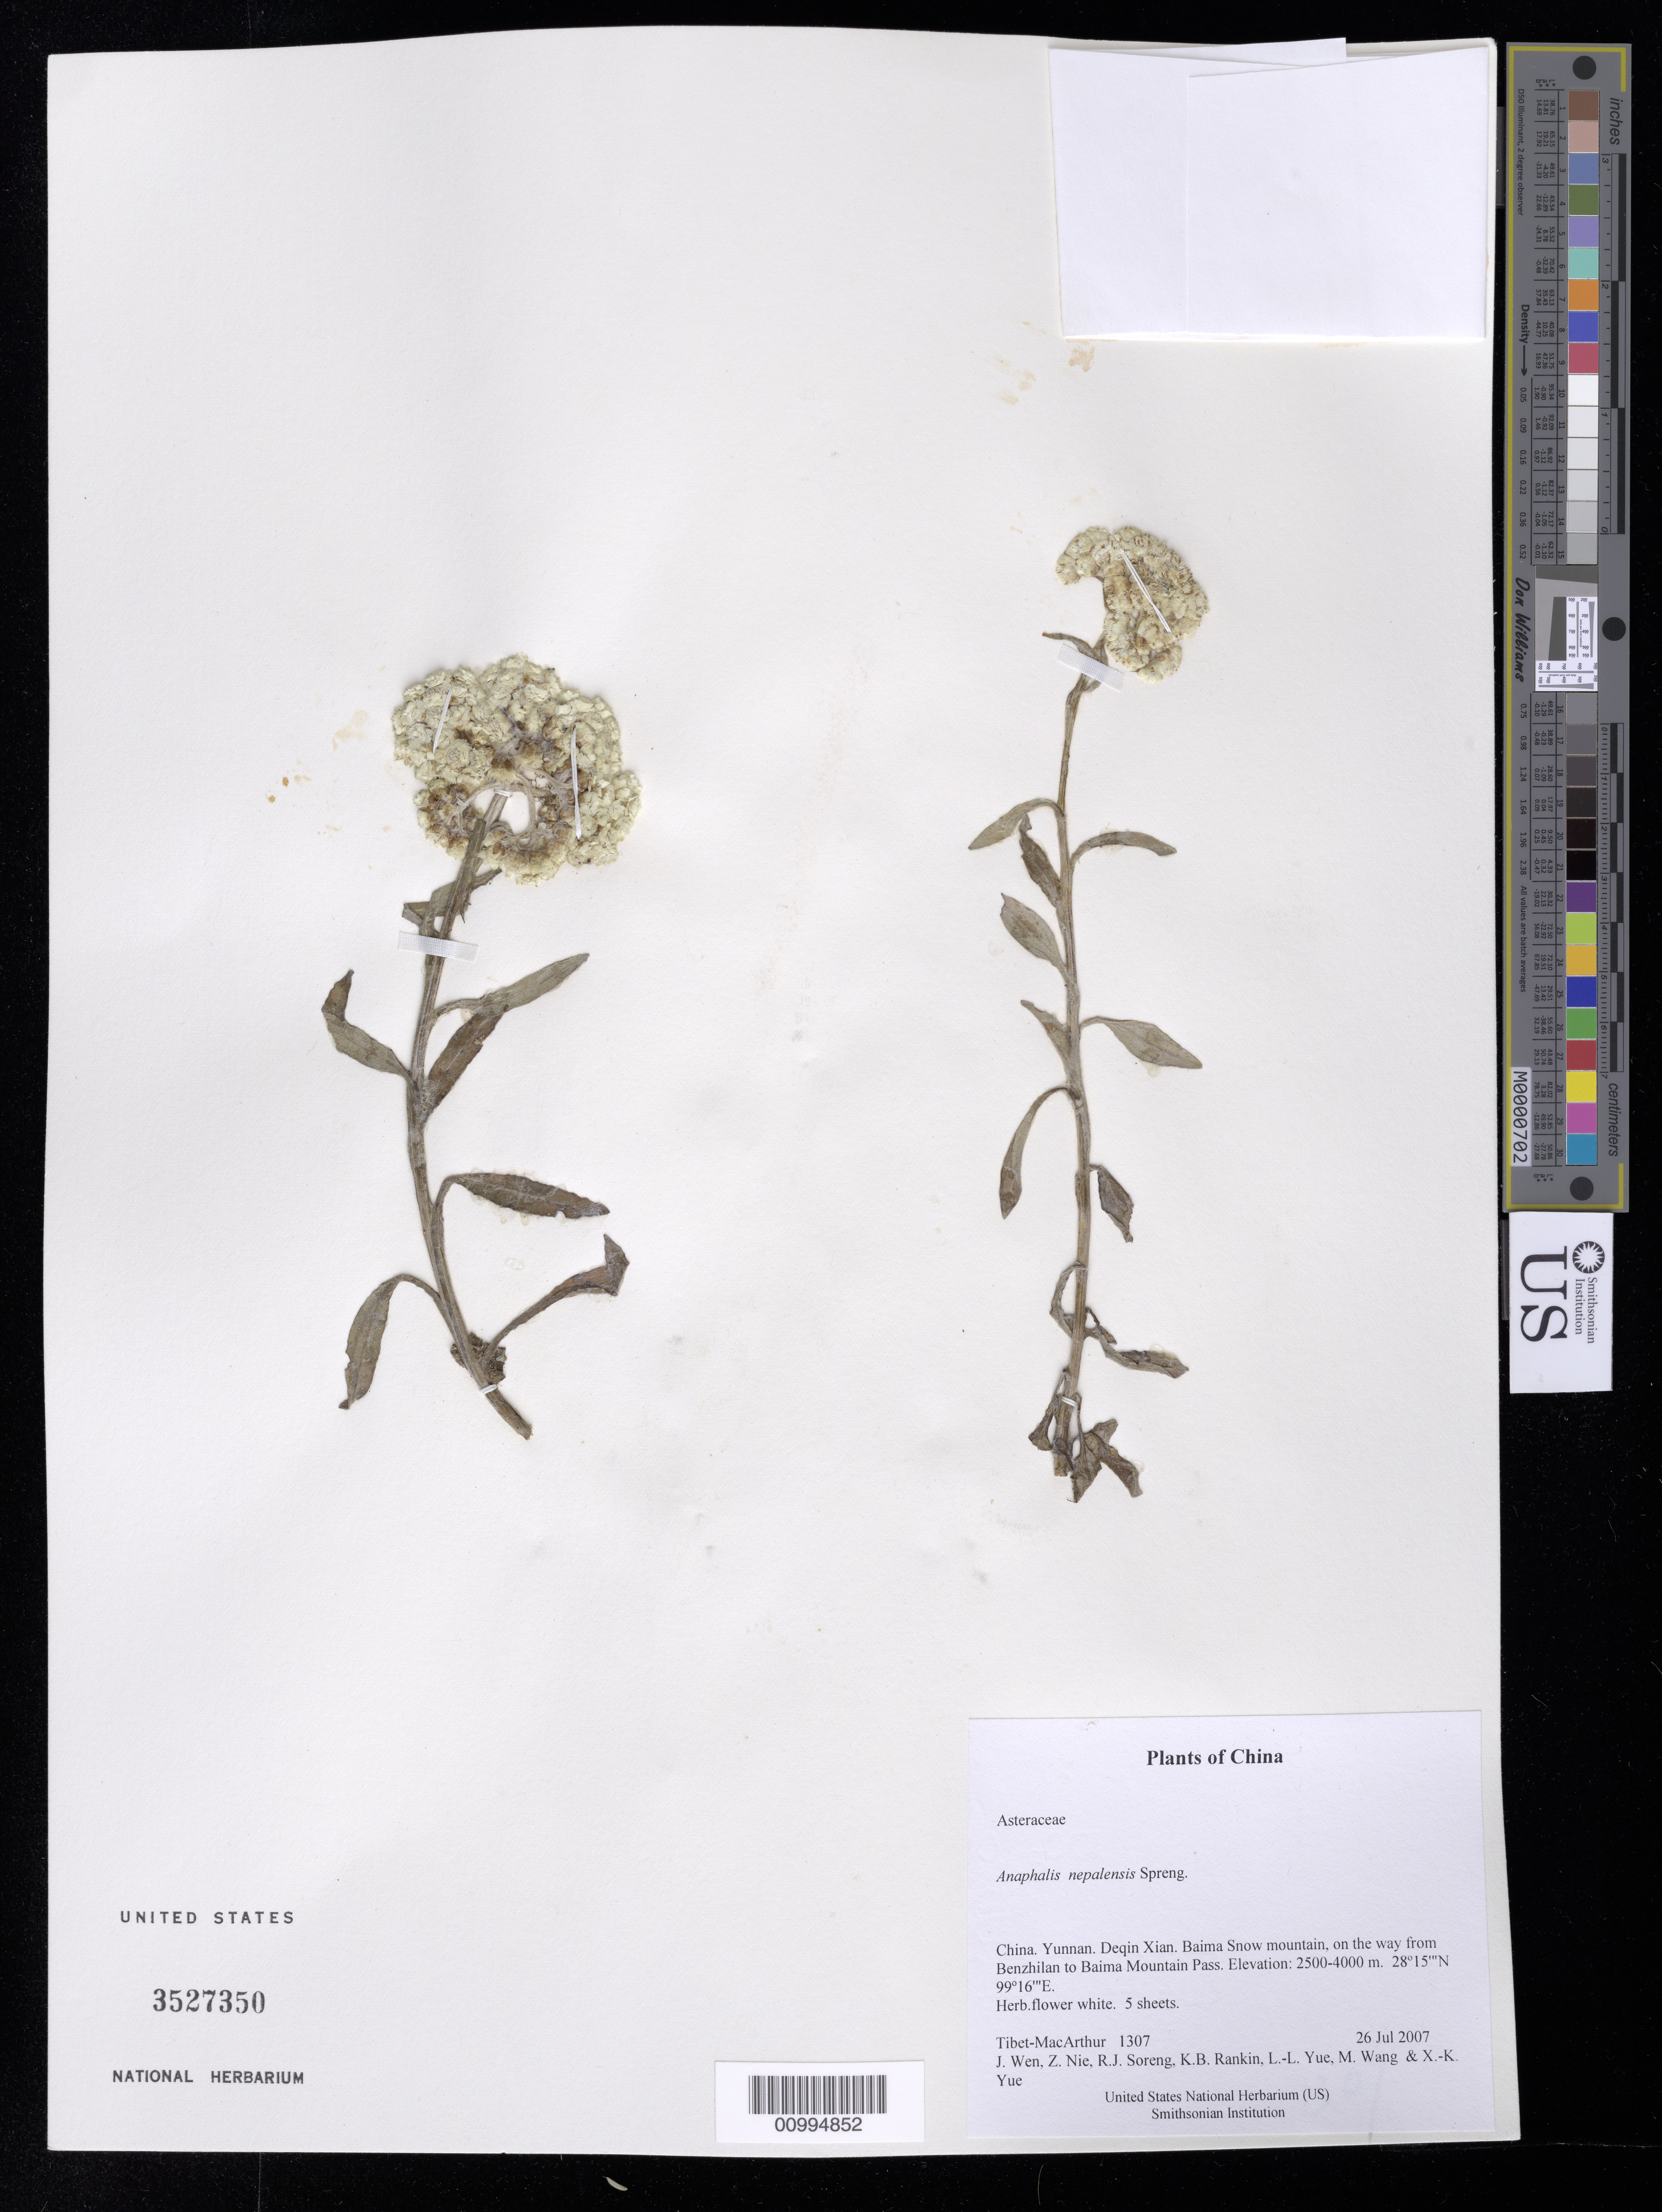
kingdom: Plantae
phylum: Tracheophyta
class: Magnoliopsida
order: Asterales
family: Asteraceae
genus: Anaphalis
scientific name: Anaphalis nepalensis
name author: (Spreng.) Hand.-Mazz.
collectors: Tibet-MacArthur, J. Wen, Z. Nie, R. J. Soreng, K. Rankin, L. Yue, M. Wang & X. Yue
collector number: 1307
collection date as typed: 26 Jul 2007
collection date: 2007-07-26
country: China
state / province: Yunnan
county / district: Deqin Xian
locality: Baima Snow mountain, on the way from Benzhilan to Baima Mountain Pass.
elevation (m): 2500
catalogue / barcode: US 3527350